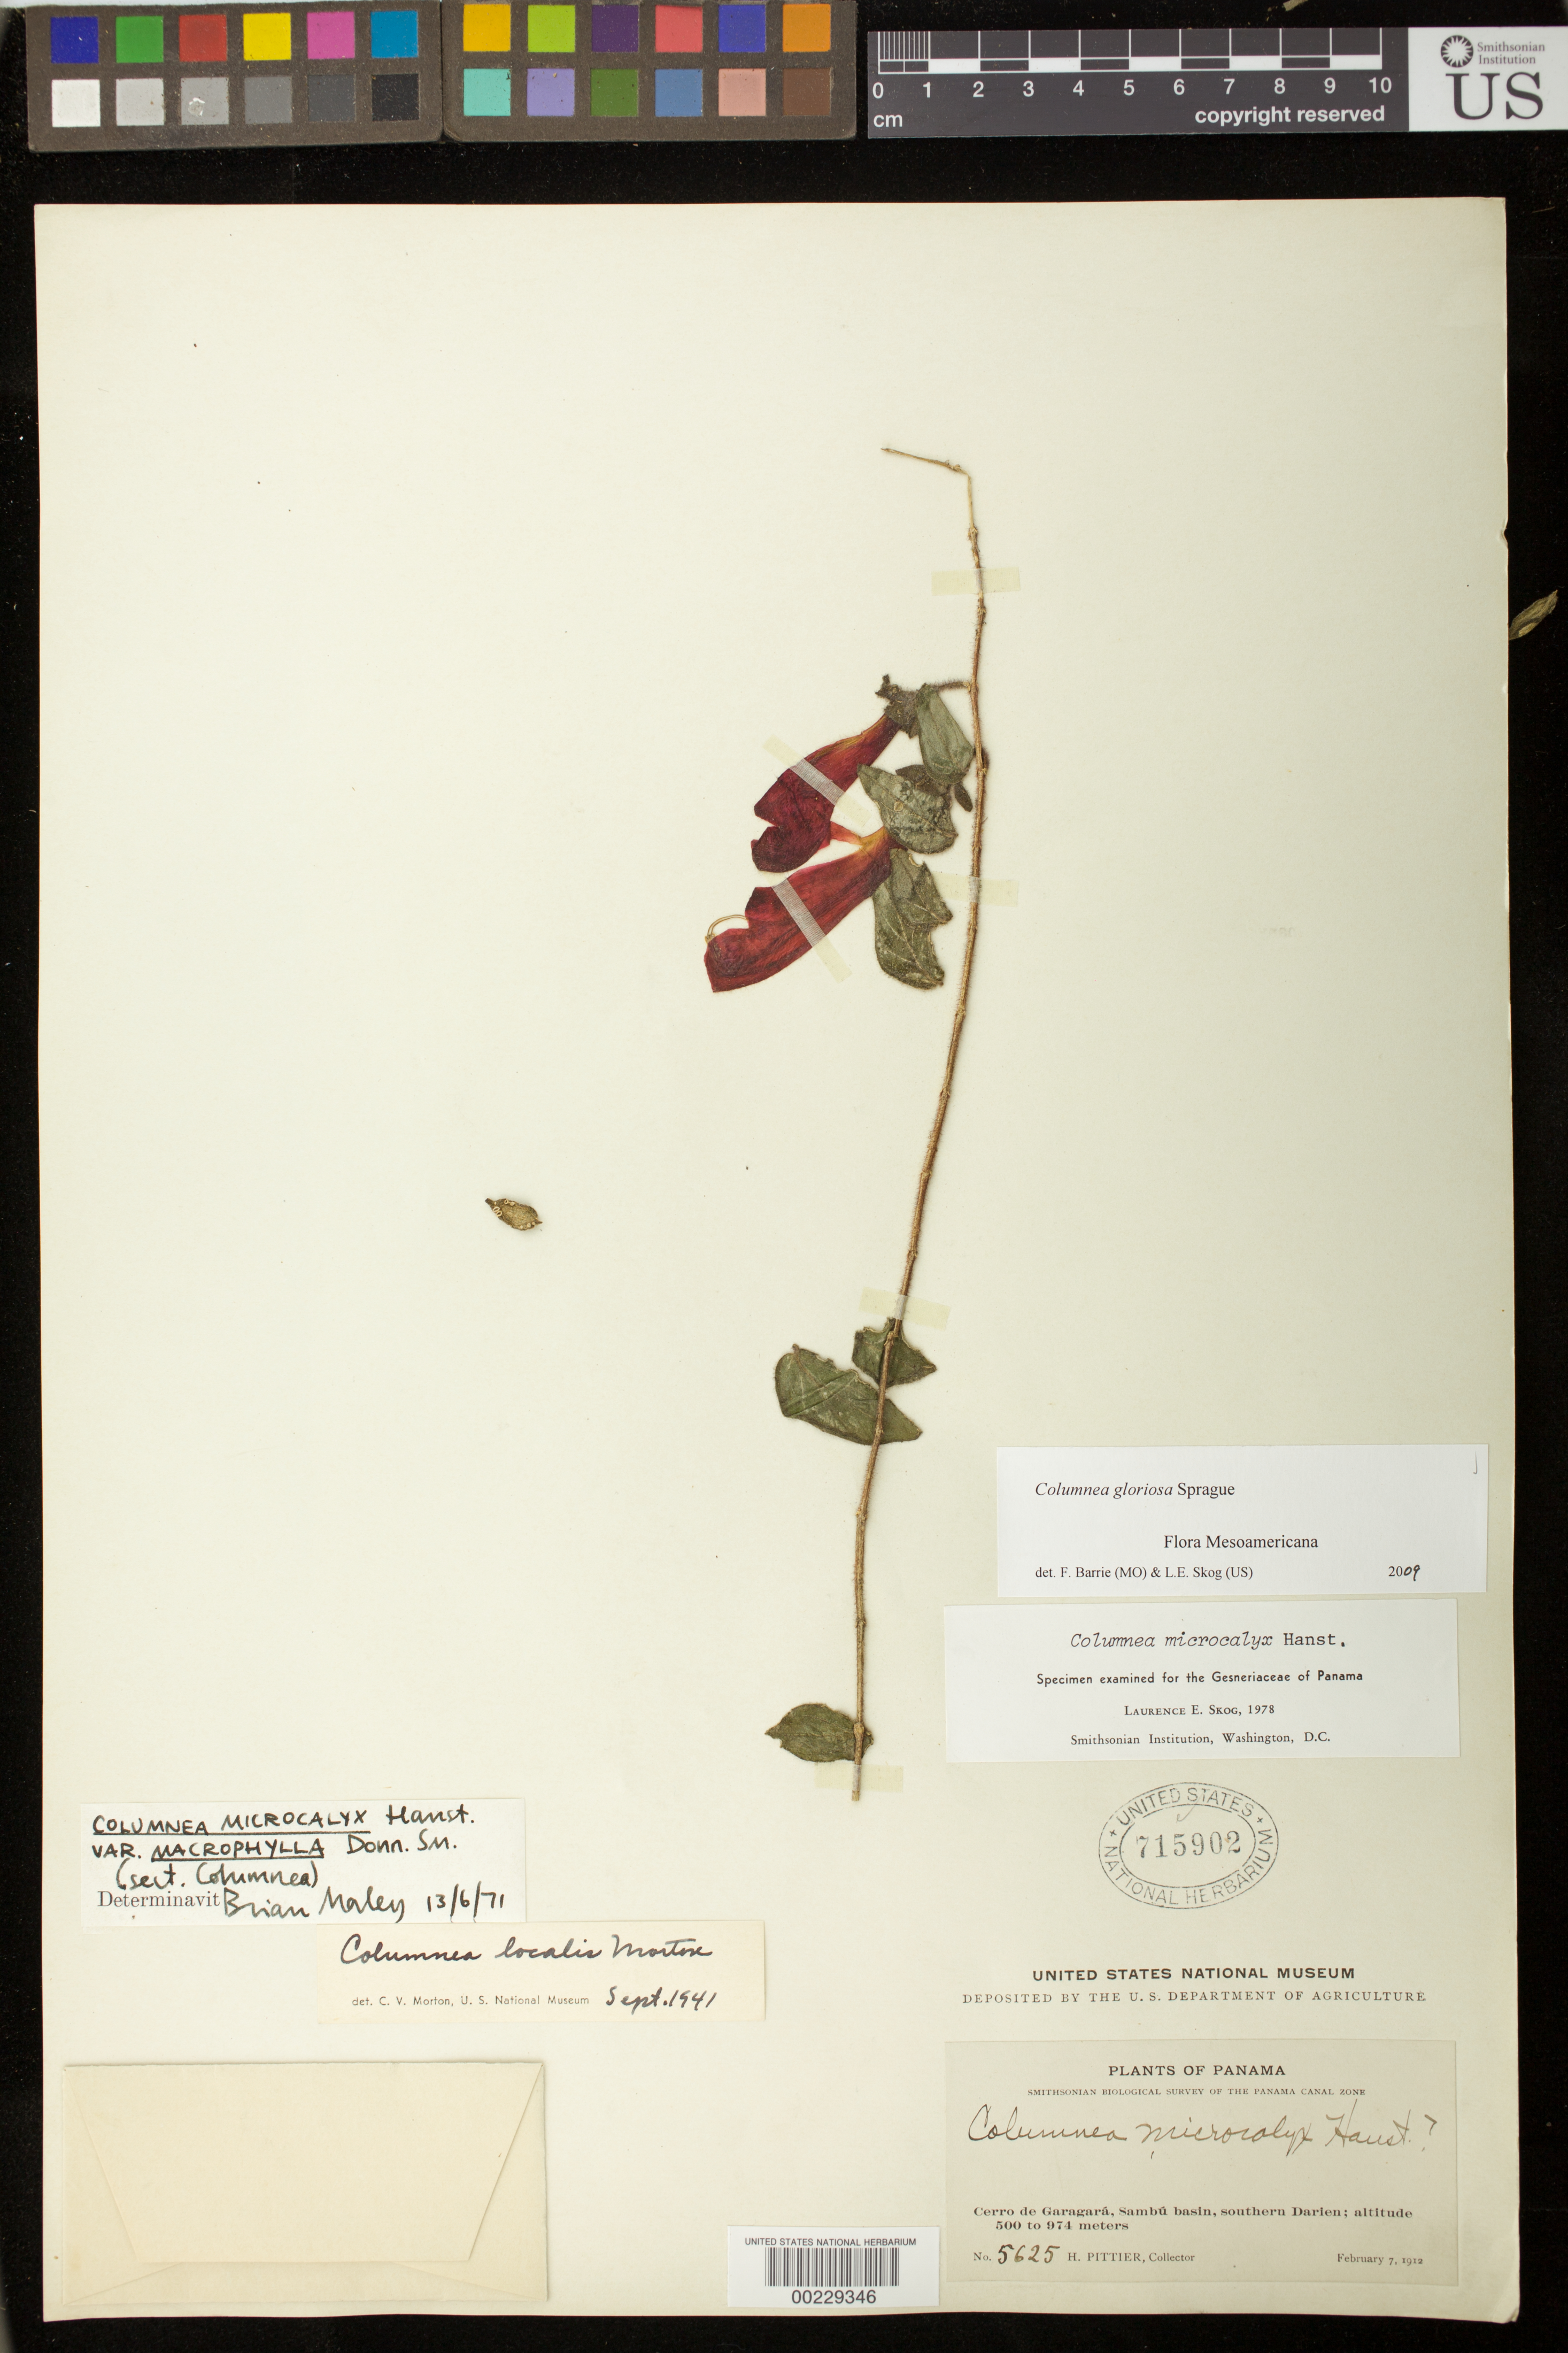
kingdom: Plantae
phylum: Tracheophyta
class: Magnoliopsida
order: Lamiales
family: Gesneriaceae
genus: Columnea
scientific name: Columnea gloriosa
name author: Sprague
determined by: Barrie, F. R.; Skog, Laurence E.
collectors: H. F. Pittier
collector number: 5625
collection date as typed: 07 Feb 1912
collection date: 1912-02-07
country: Panama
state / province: Darién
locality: Cerro de Garagará, Sambú basin, southern Darien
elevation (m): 500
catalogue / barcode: US 715902